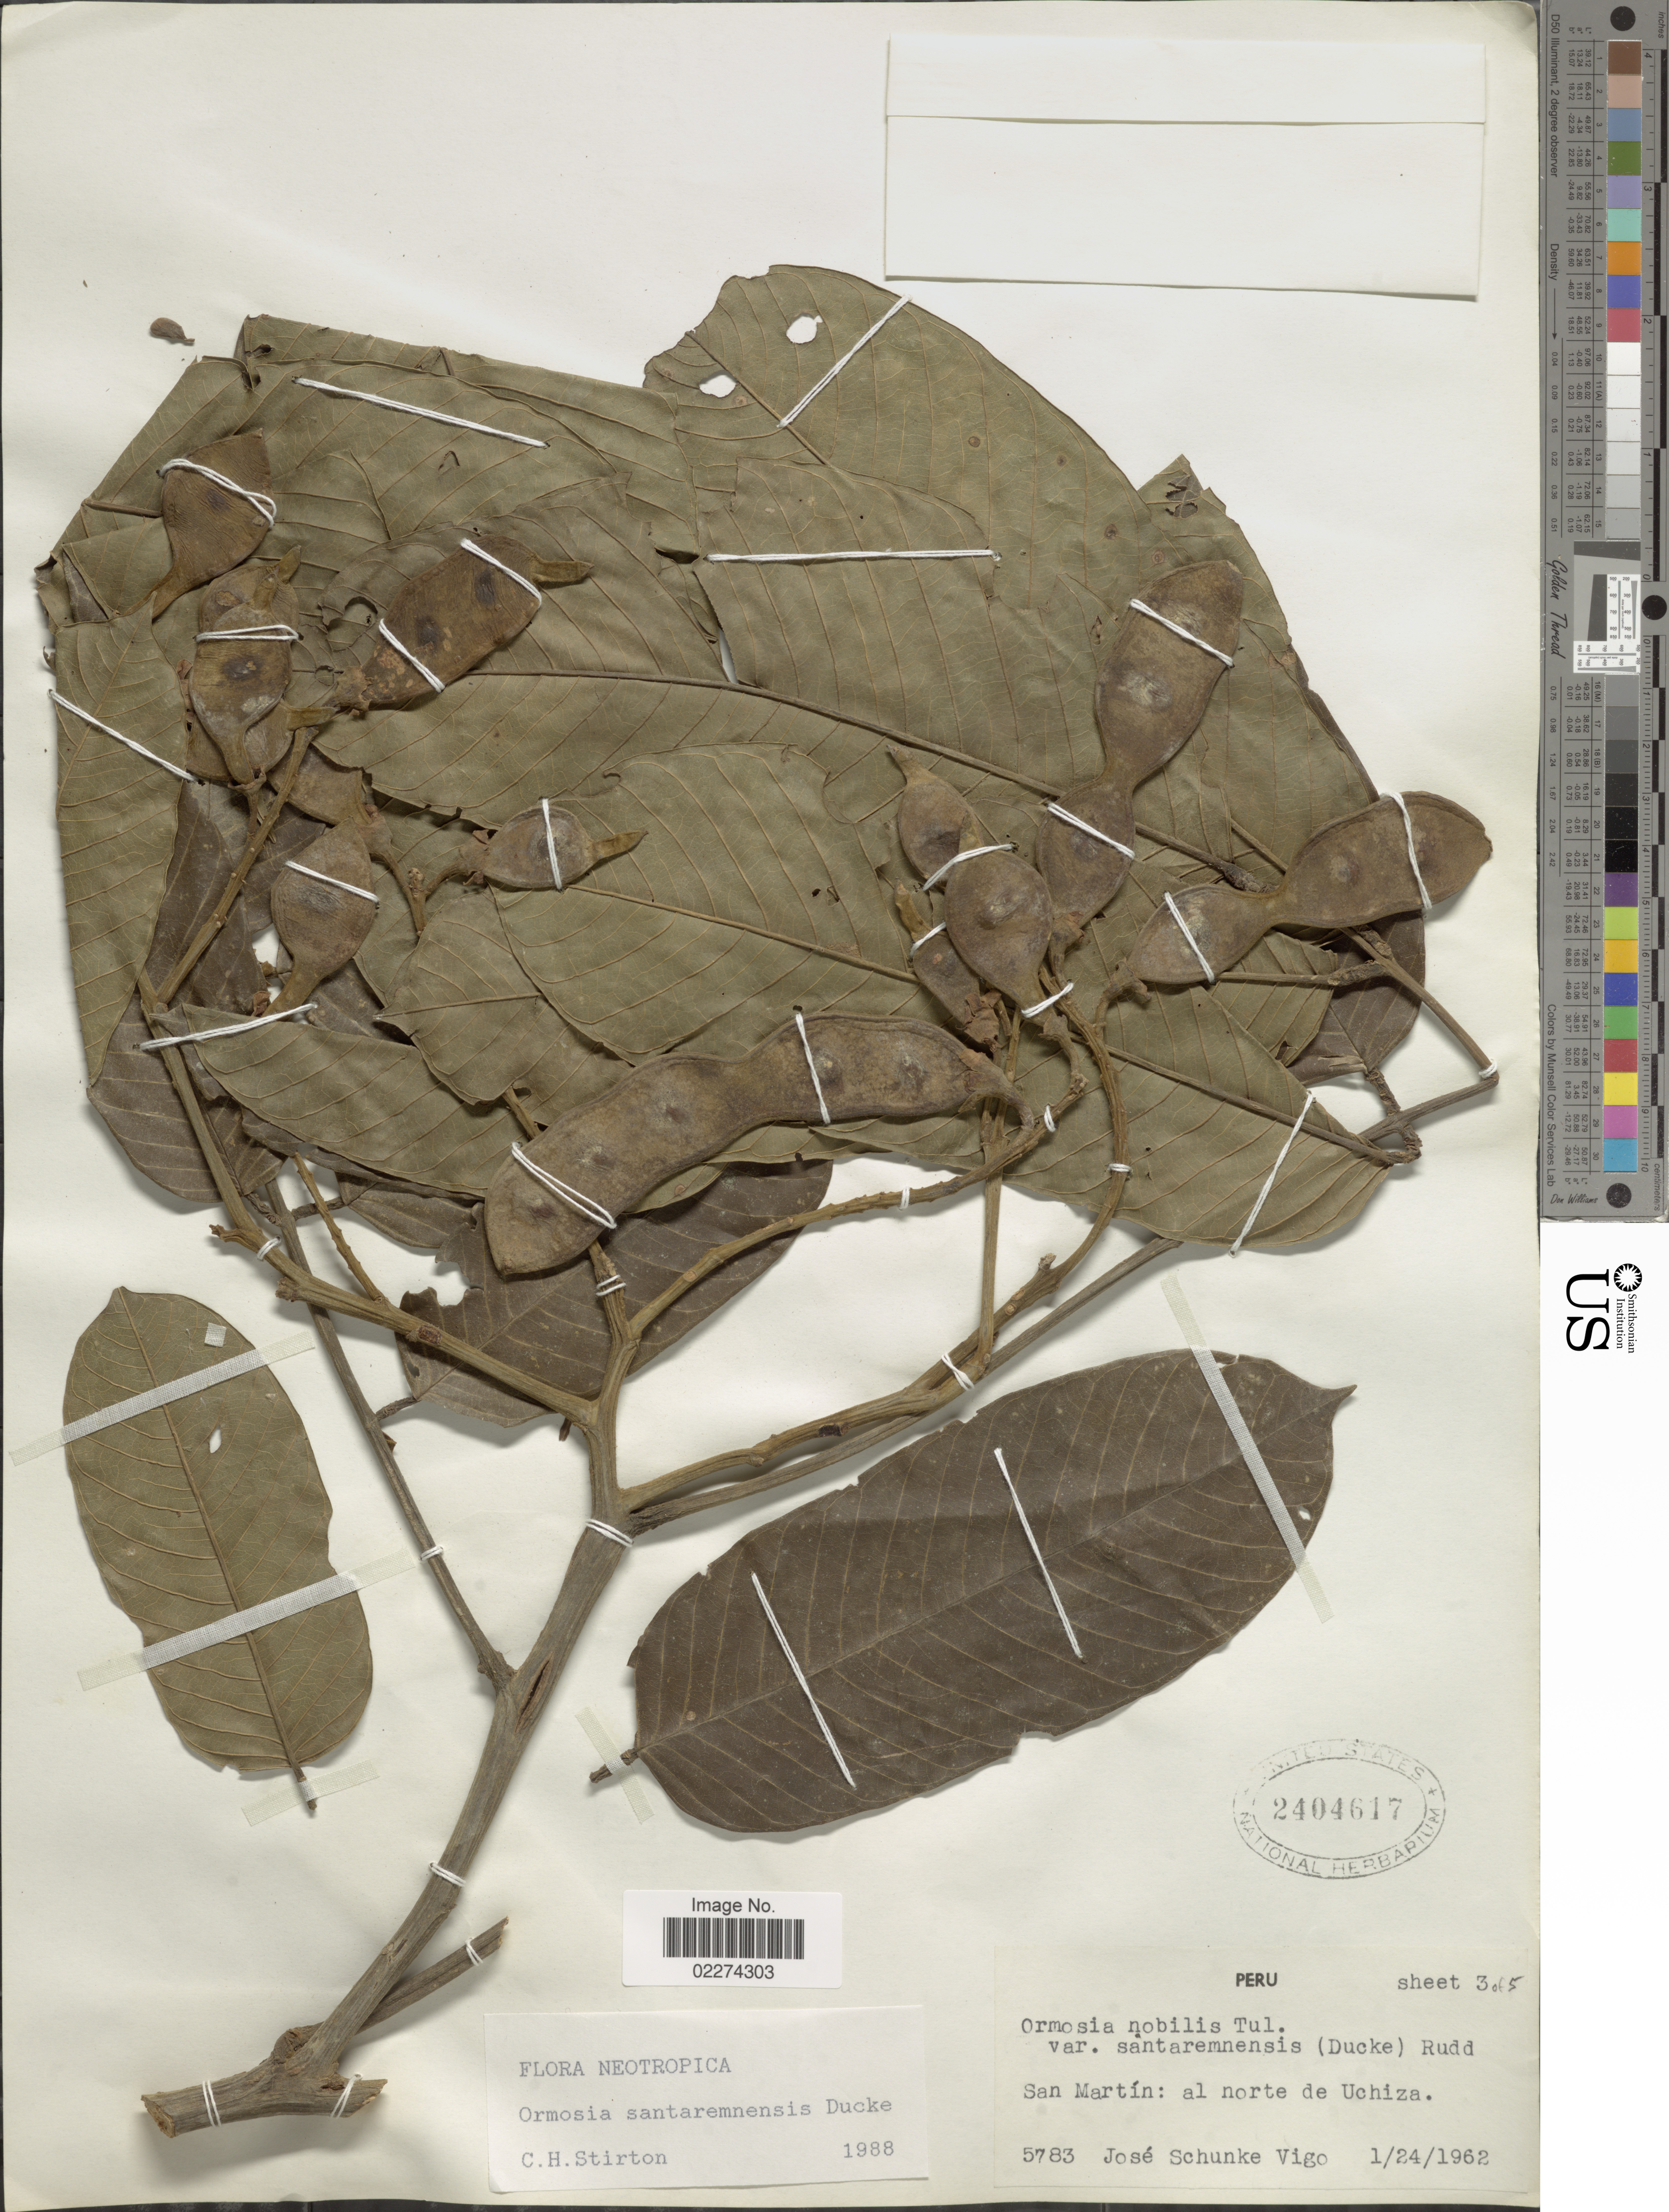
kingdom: Plantae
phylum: Tracheophyta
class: Magnoliopsida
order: Fabales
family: Fabaceae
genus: Ormosia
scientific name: Ormosia santaremnensis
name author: Ducke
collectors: J. Schunke Vigo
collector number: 5783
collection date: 1962-01-24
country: Peru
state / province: San Martín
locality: San Martin: al norte de Uchiza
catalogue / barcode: US 2404617